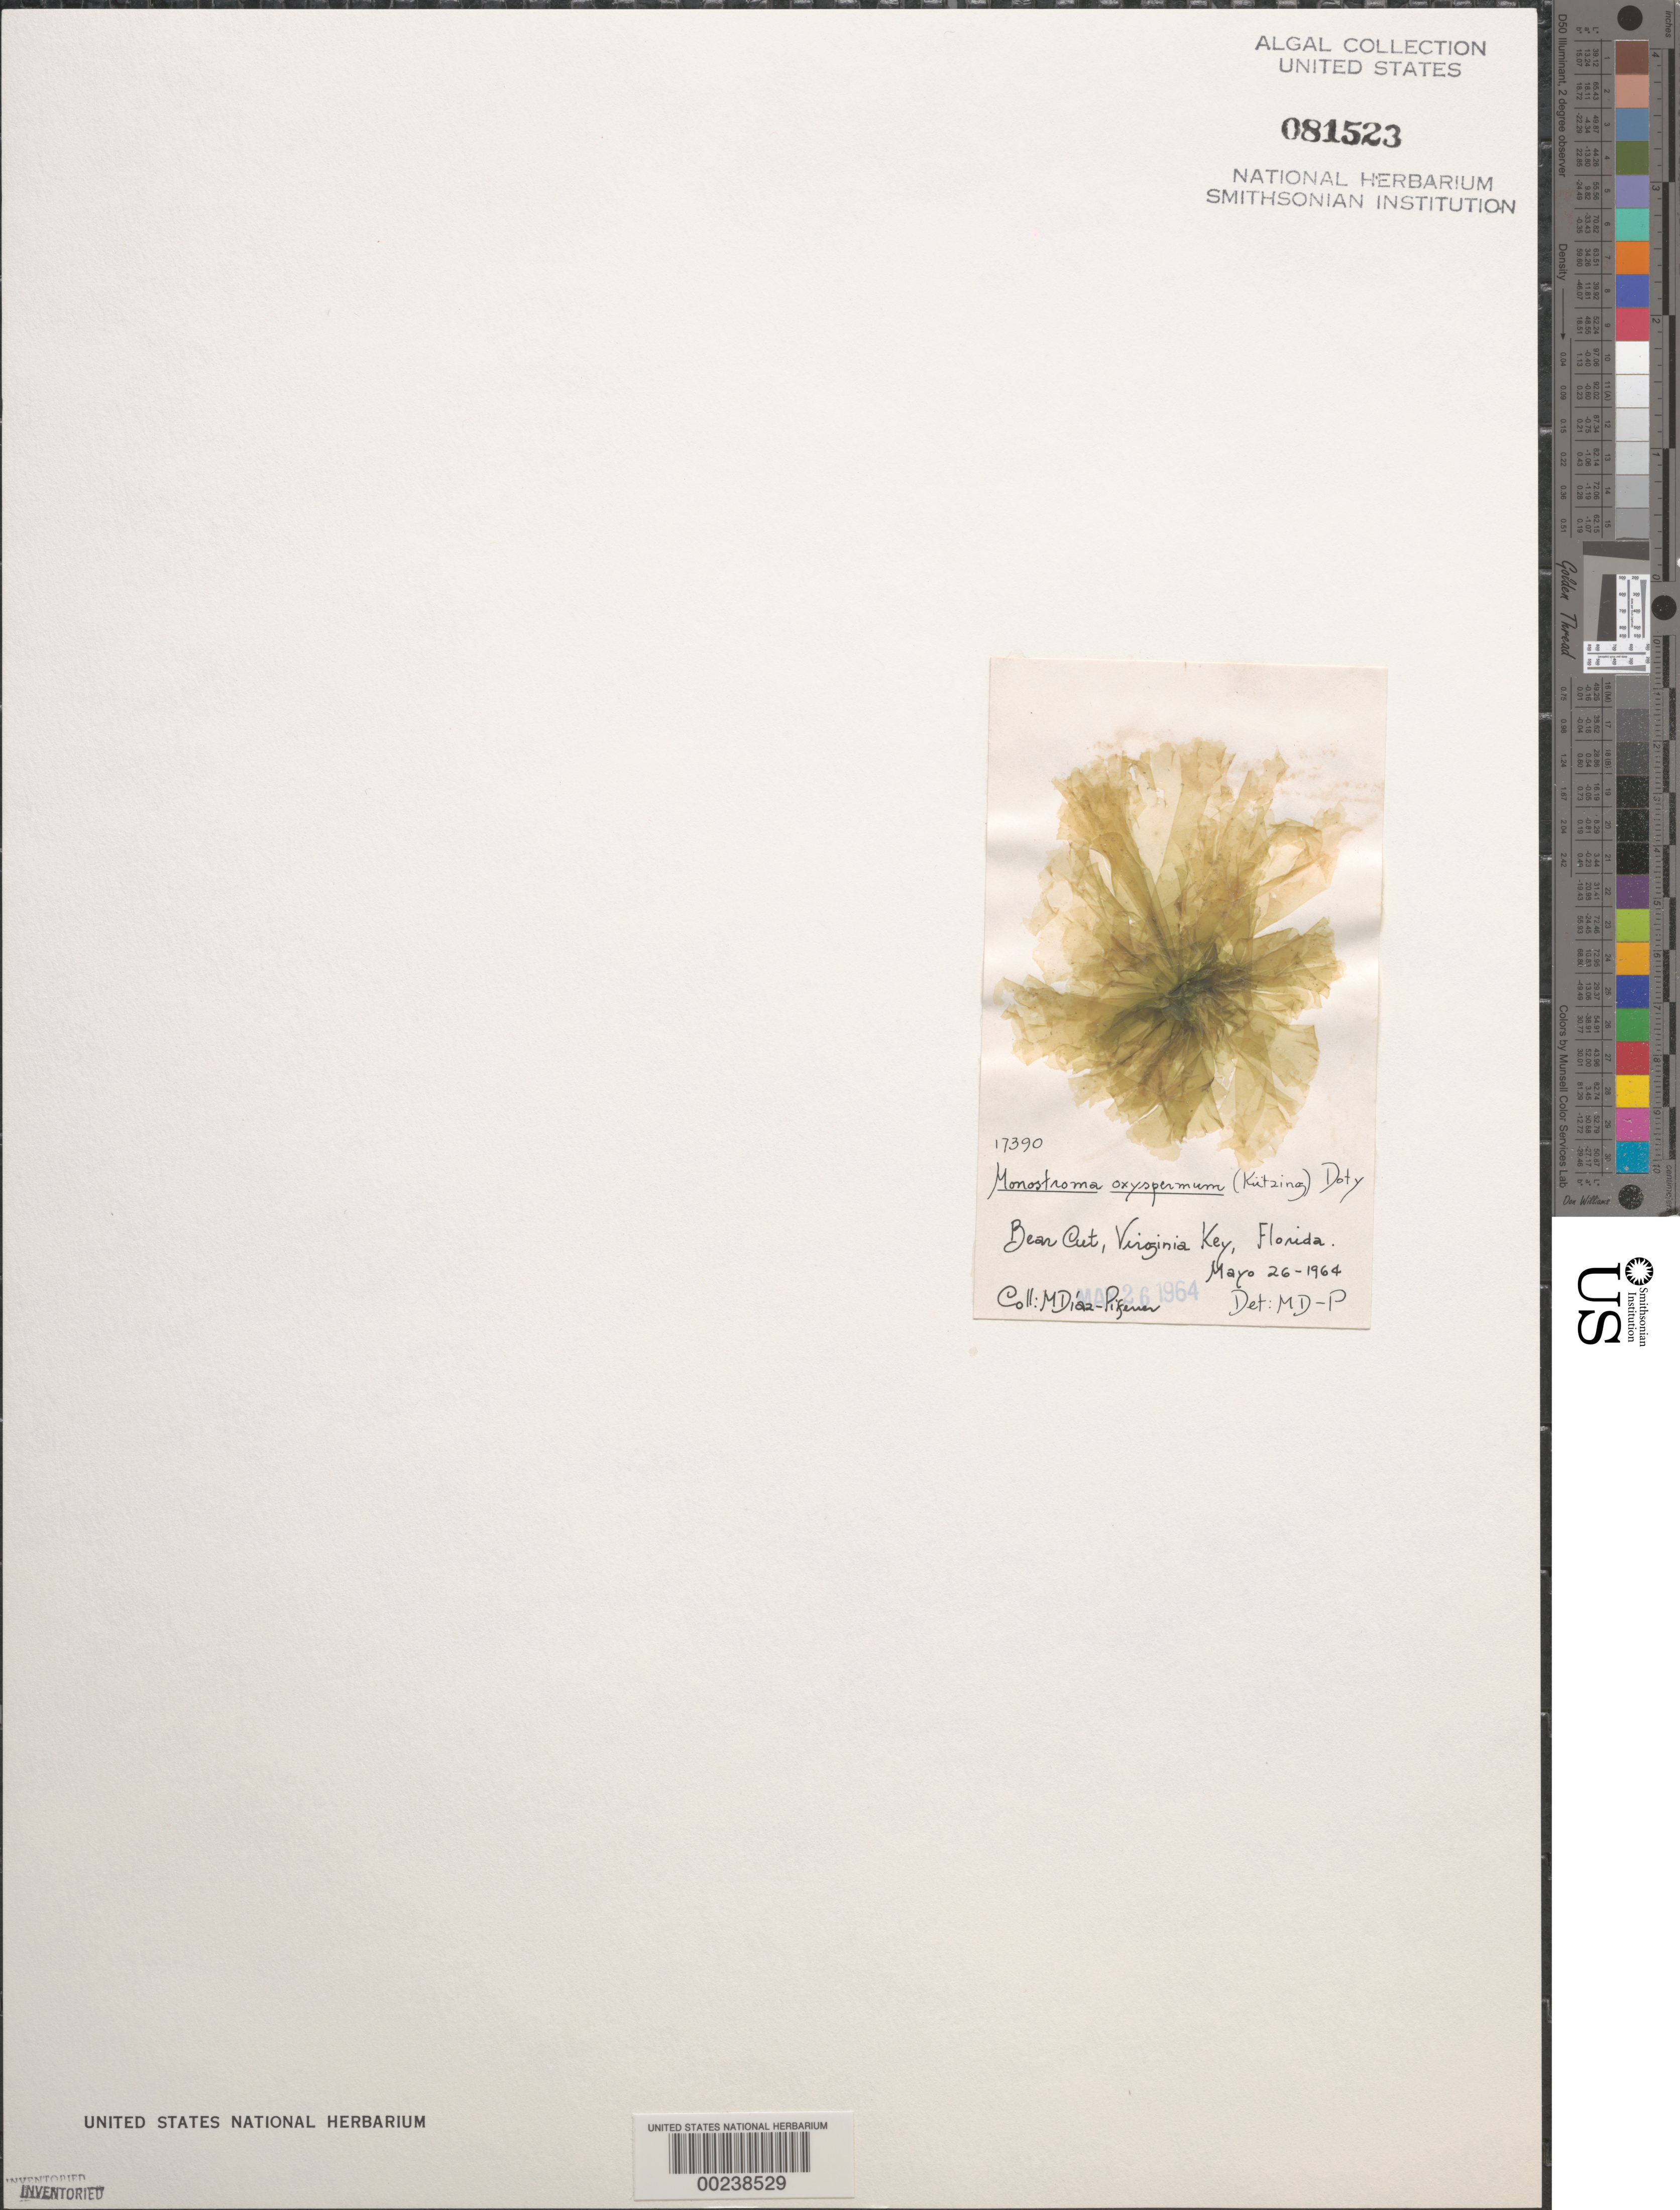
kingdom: Plantae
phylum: Chlorophyta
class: Ulvophyceae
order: Ulvales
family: Gayraliaceae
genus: Gayralia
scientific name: Gayralia oxysperma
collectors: M. Diaz-Piferrer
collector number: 17390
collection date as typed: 26 May 1964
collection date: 1964-05-26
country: United States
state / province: Florida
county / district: Miami-Dade County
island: Virginia Key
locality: Bear Cut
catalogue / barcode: US 81523